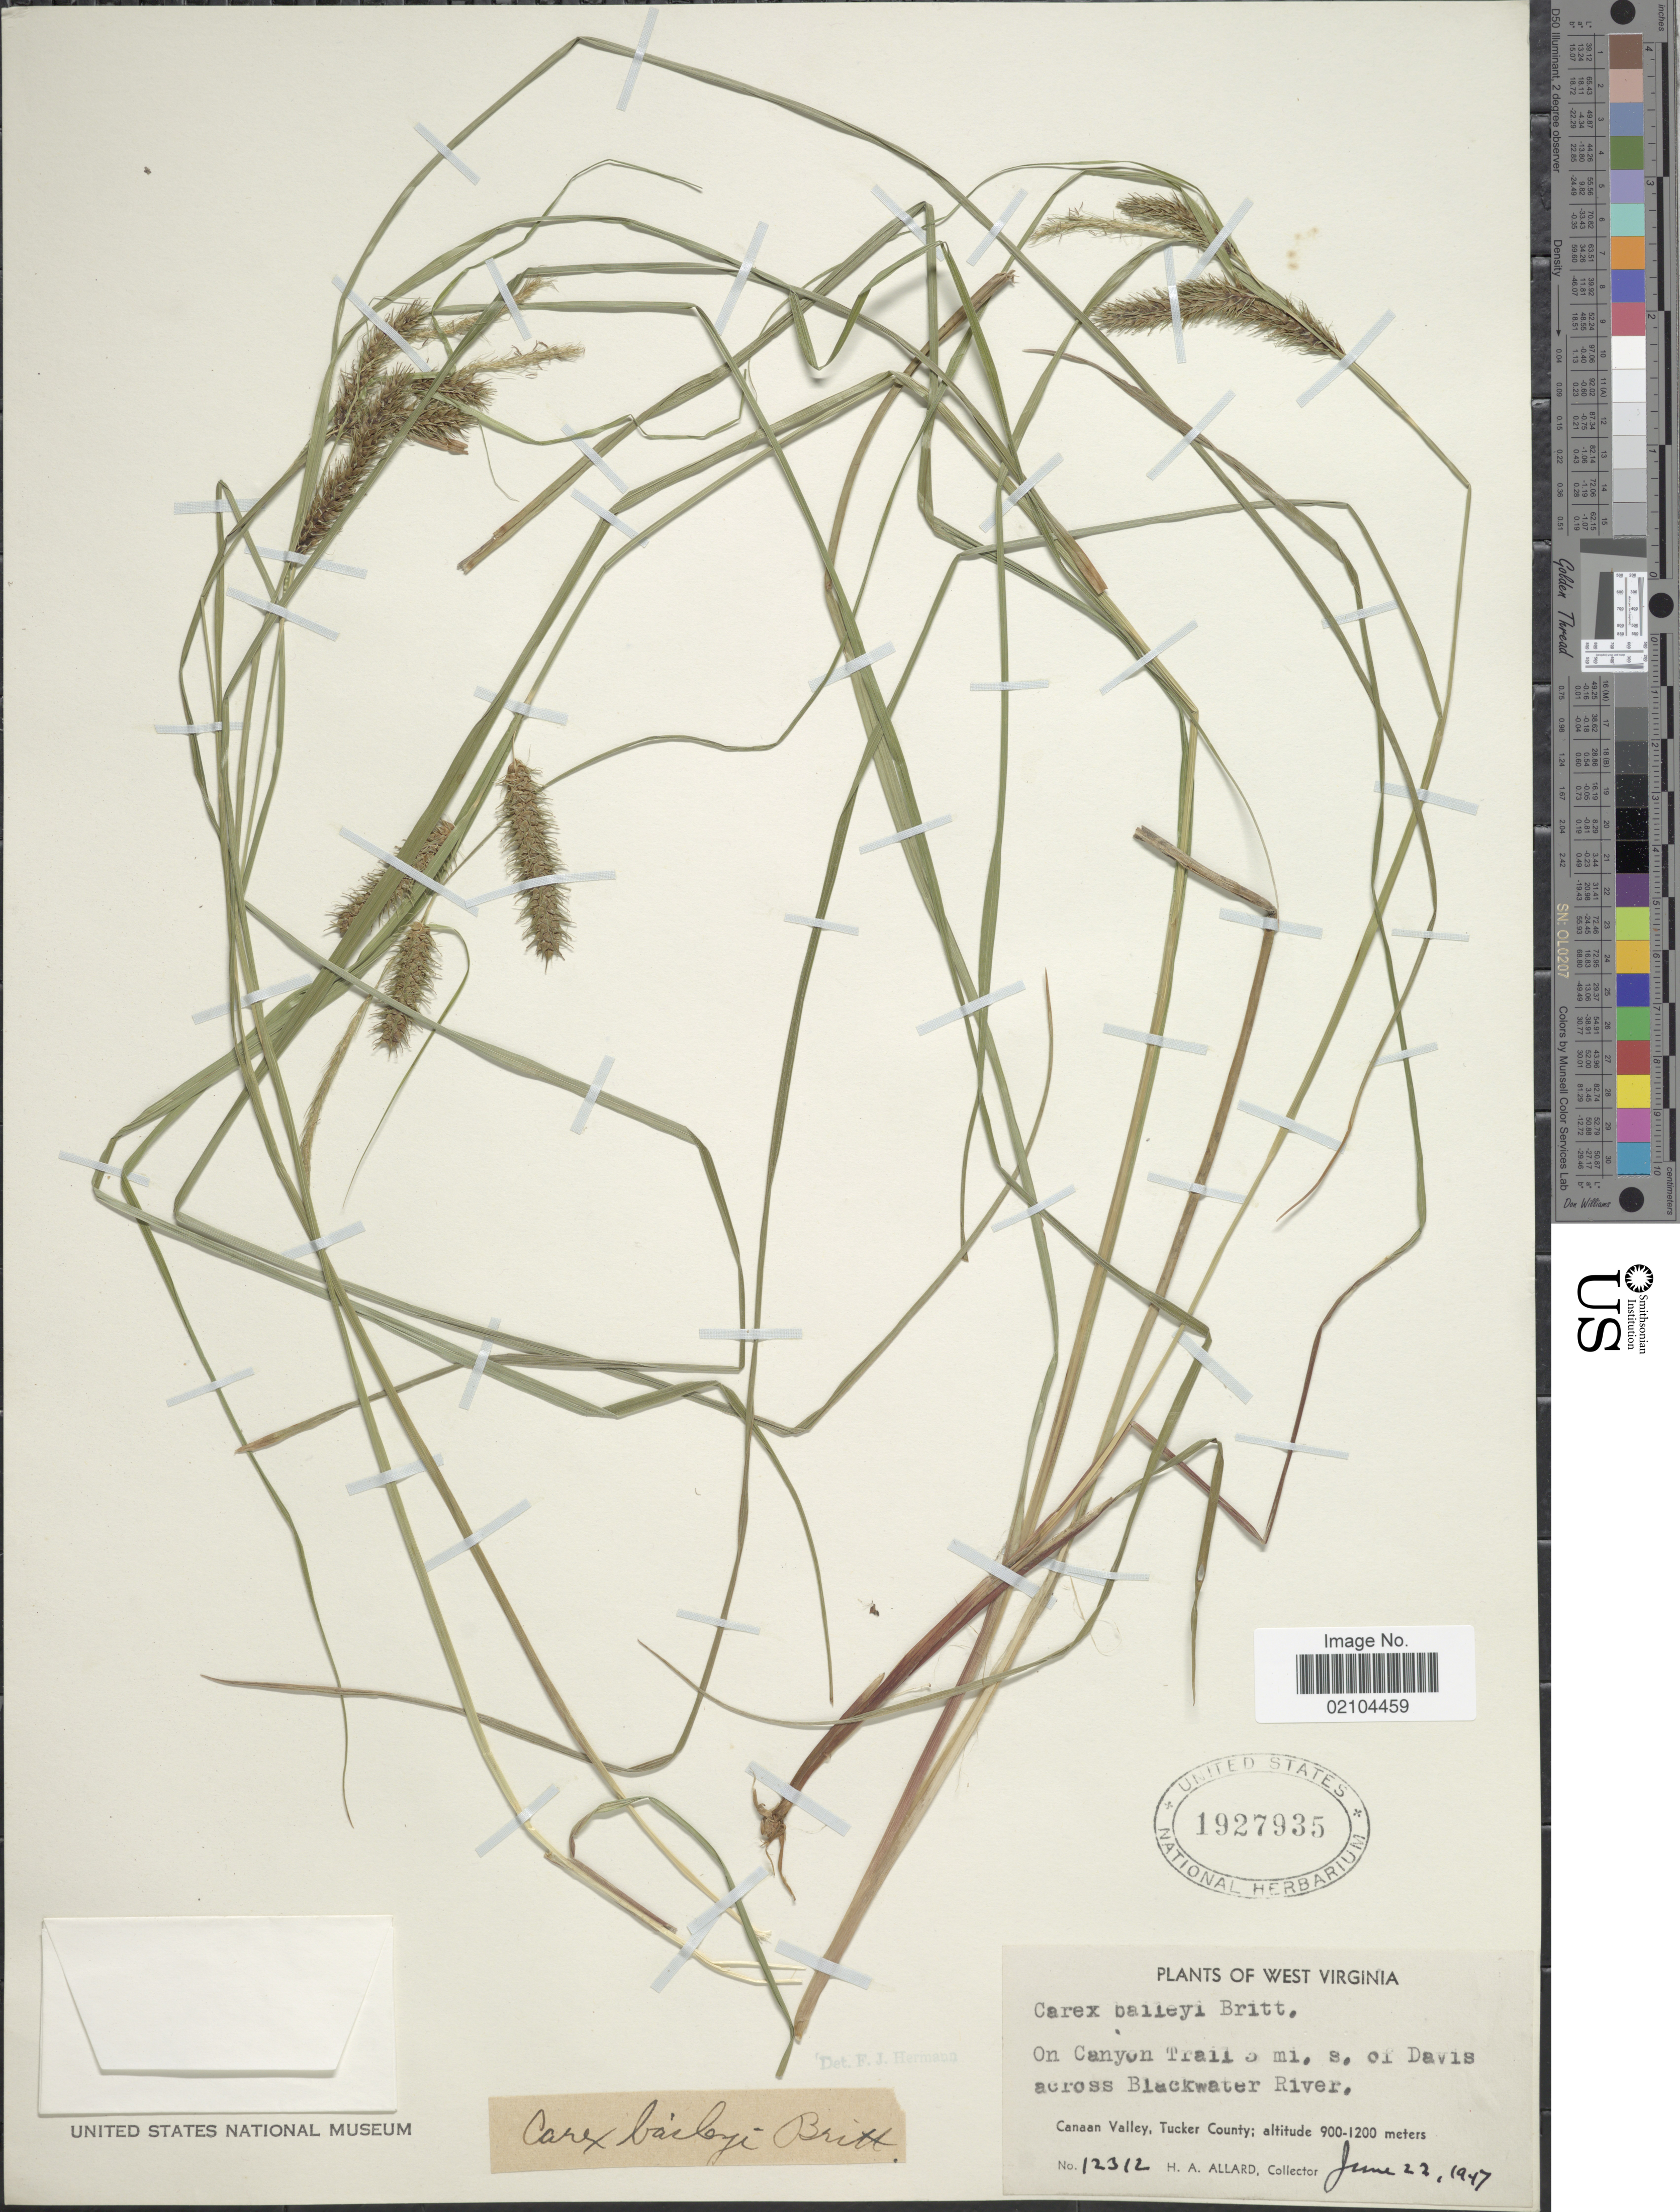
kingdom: Plantae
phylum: Tracheophyta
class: Liliopsida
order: Poales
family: Cyperaceae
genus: Carex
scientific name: Carex baileyi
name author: Britton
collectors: H. A. Allard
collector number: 12312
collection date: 1947-06-22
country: United States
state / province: West Virginia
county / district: Tucker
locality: On Canyon Trail 3 mi. s. of Davis across Blackwater River, Canaan Valley, Tucker County.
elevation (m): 900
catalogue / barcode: US 1927935